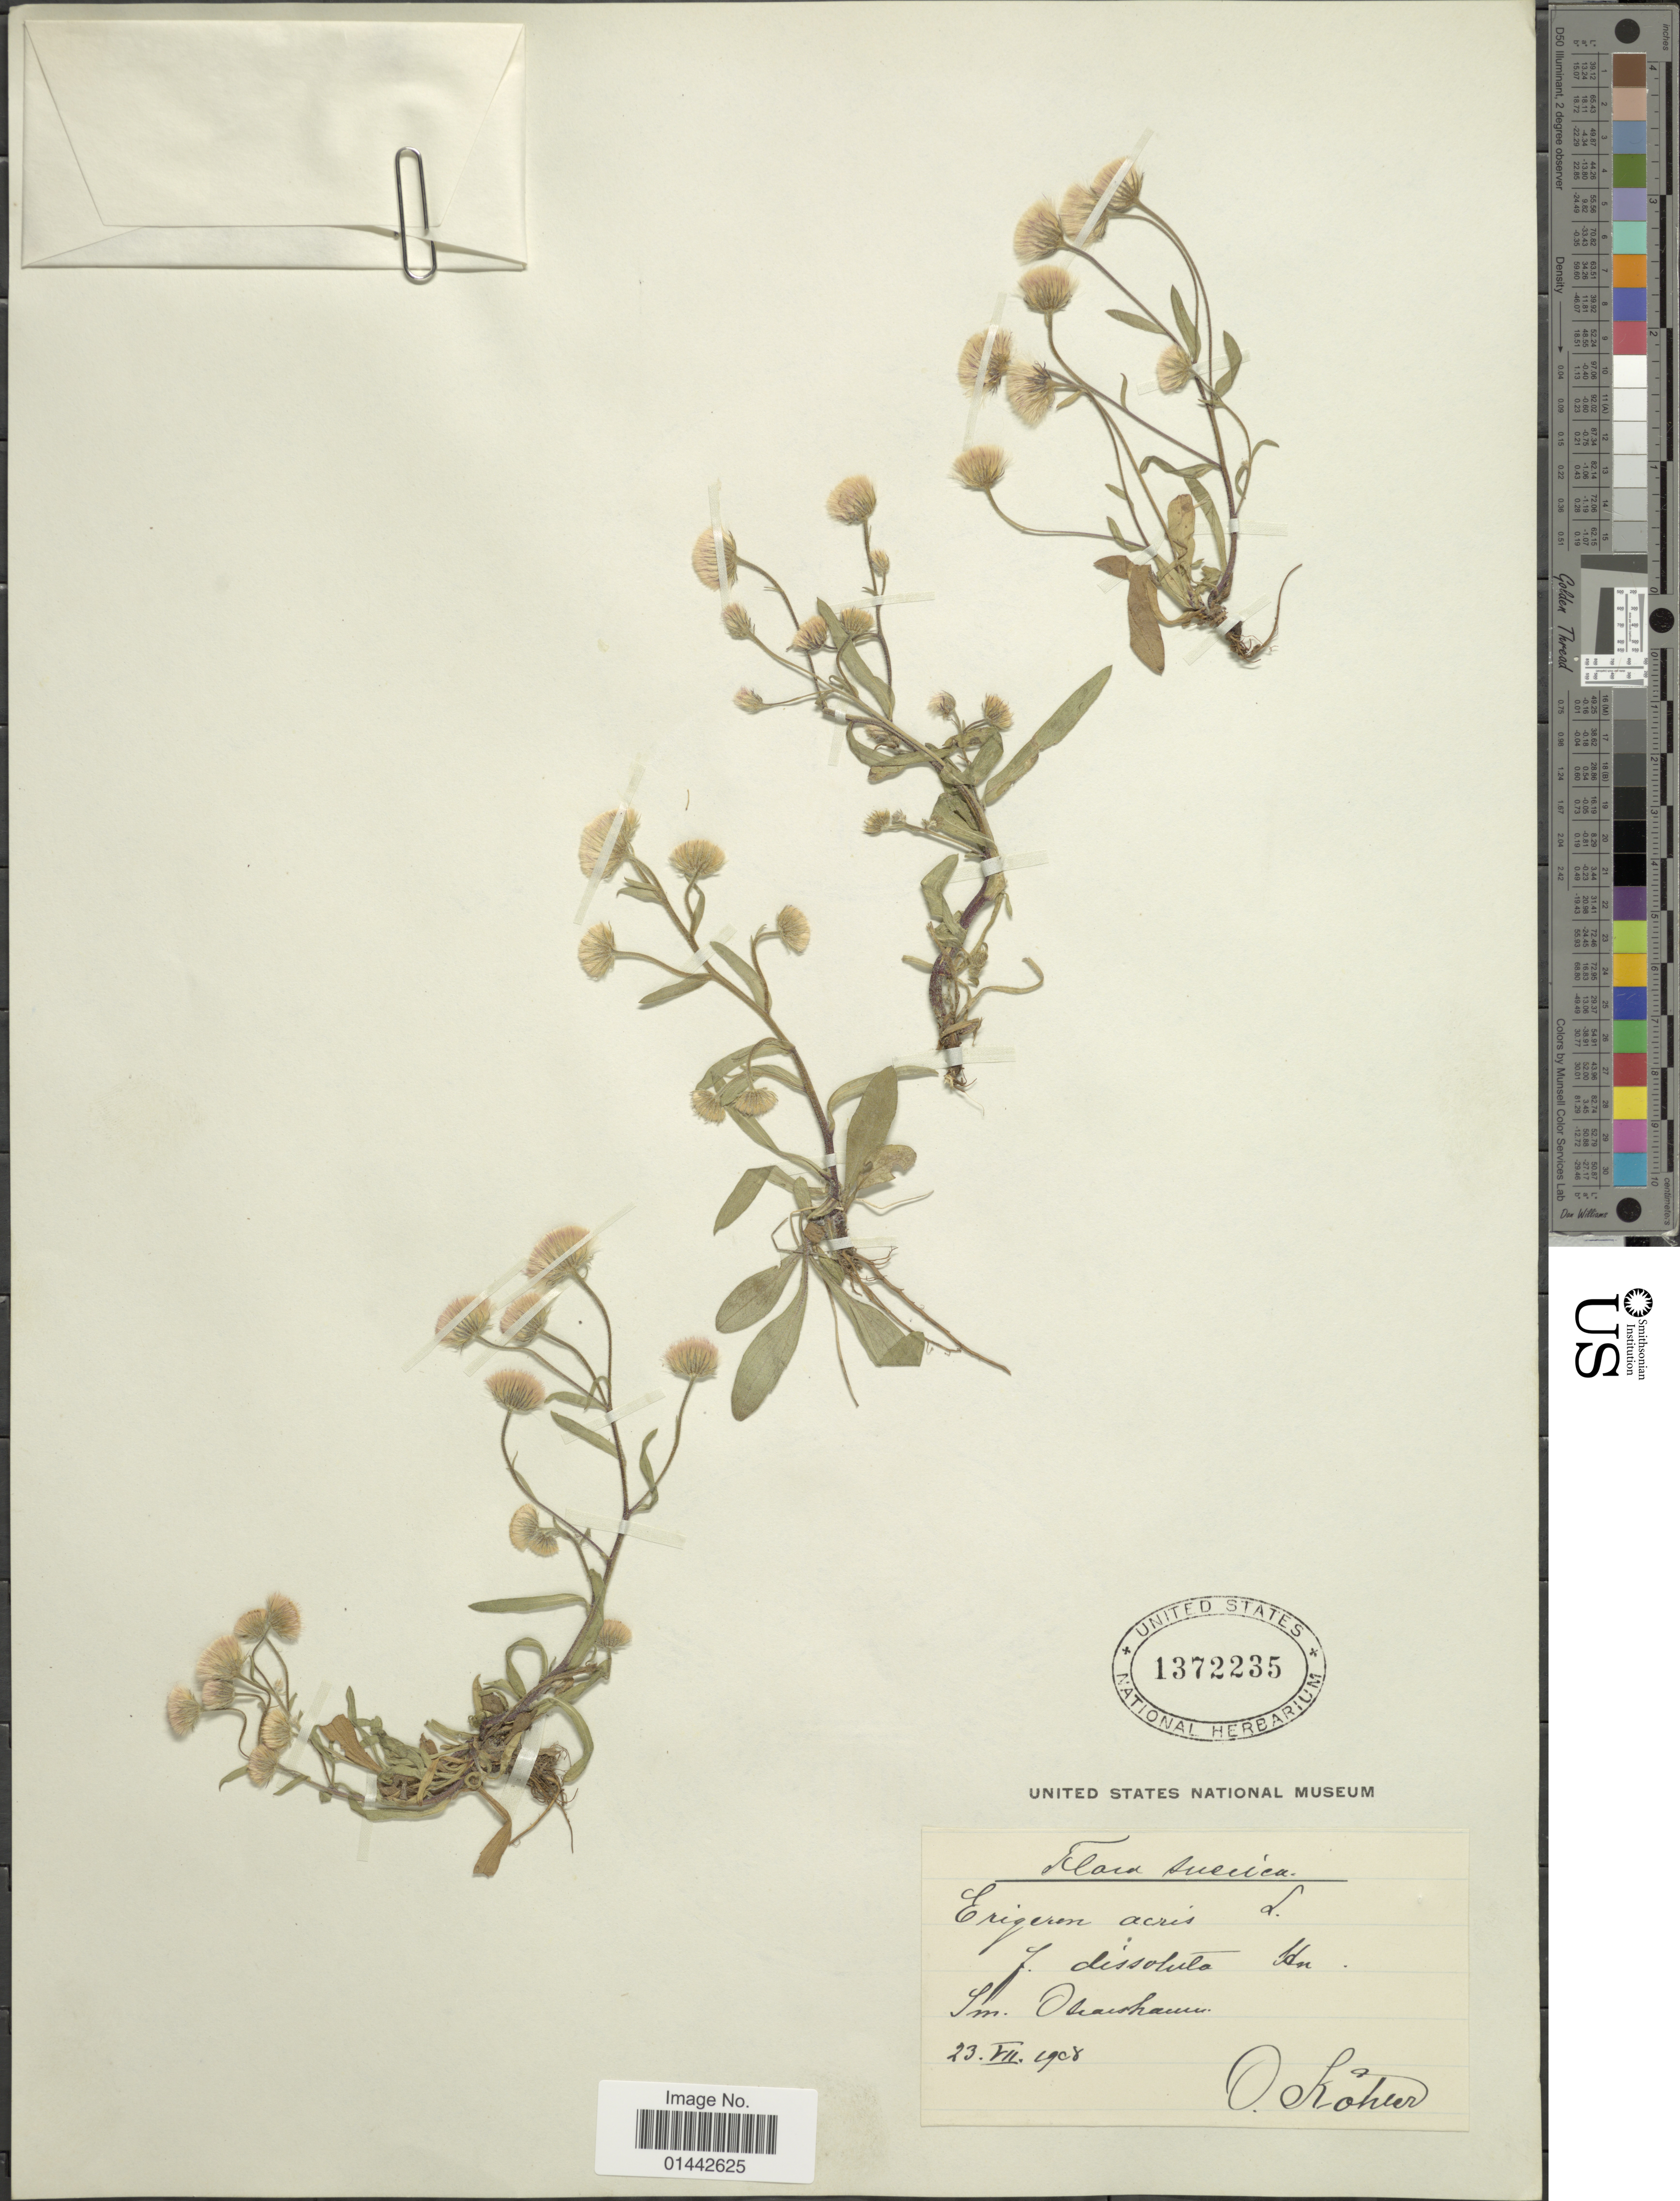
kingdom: Plantae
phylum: Tracheophyta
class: Magnoliopsida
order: Asterales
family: Asteraceae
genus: Erigeron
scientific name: Erigeron acris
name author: L.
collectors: O. Köhler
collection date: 1908-07-23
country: Sweden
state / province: Kalmar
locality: Småland. Oskarshamn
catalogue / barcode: US 1372235